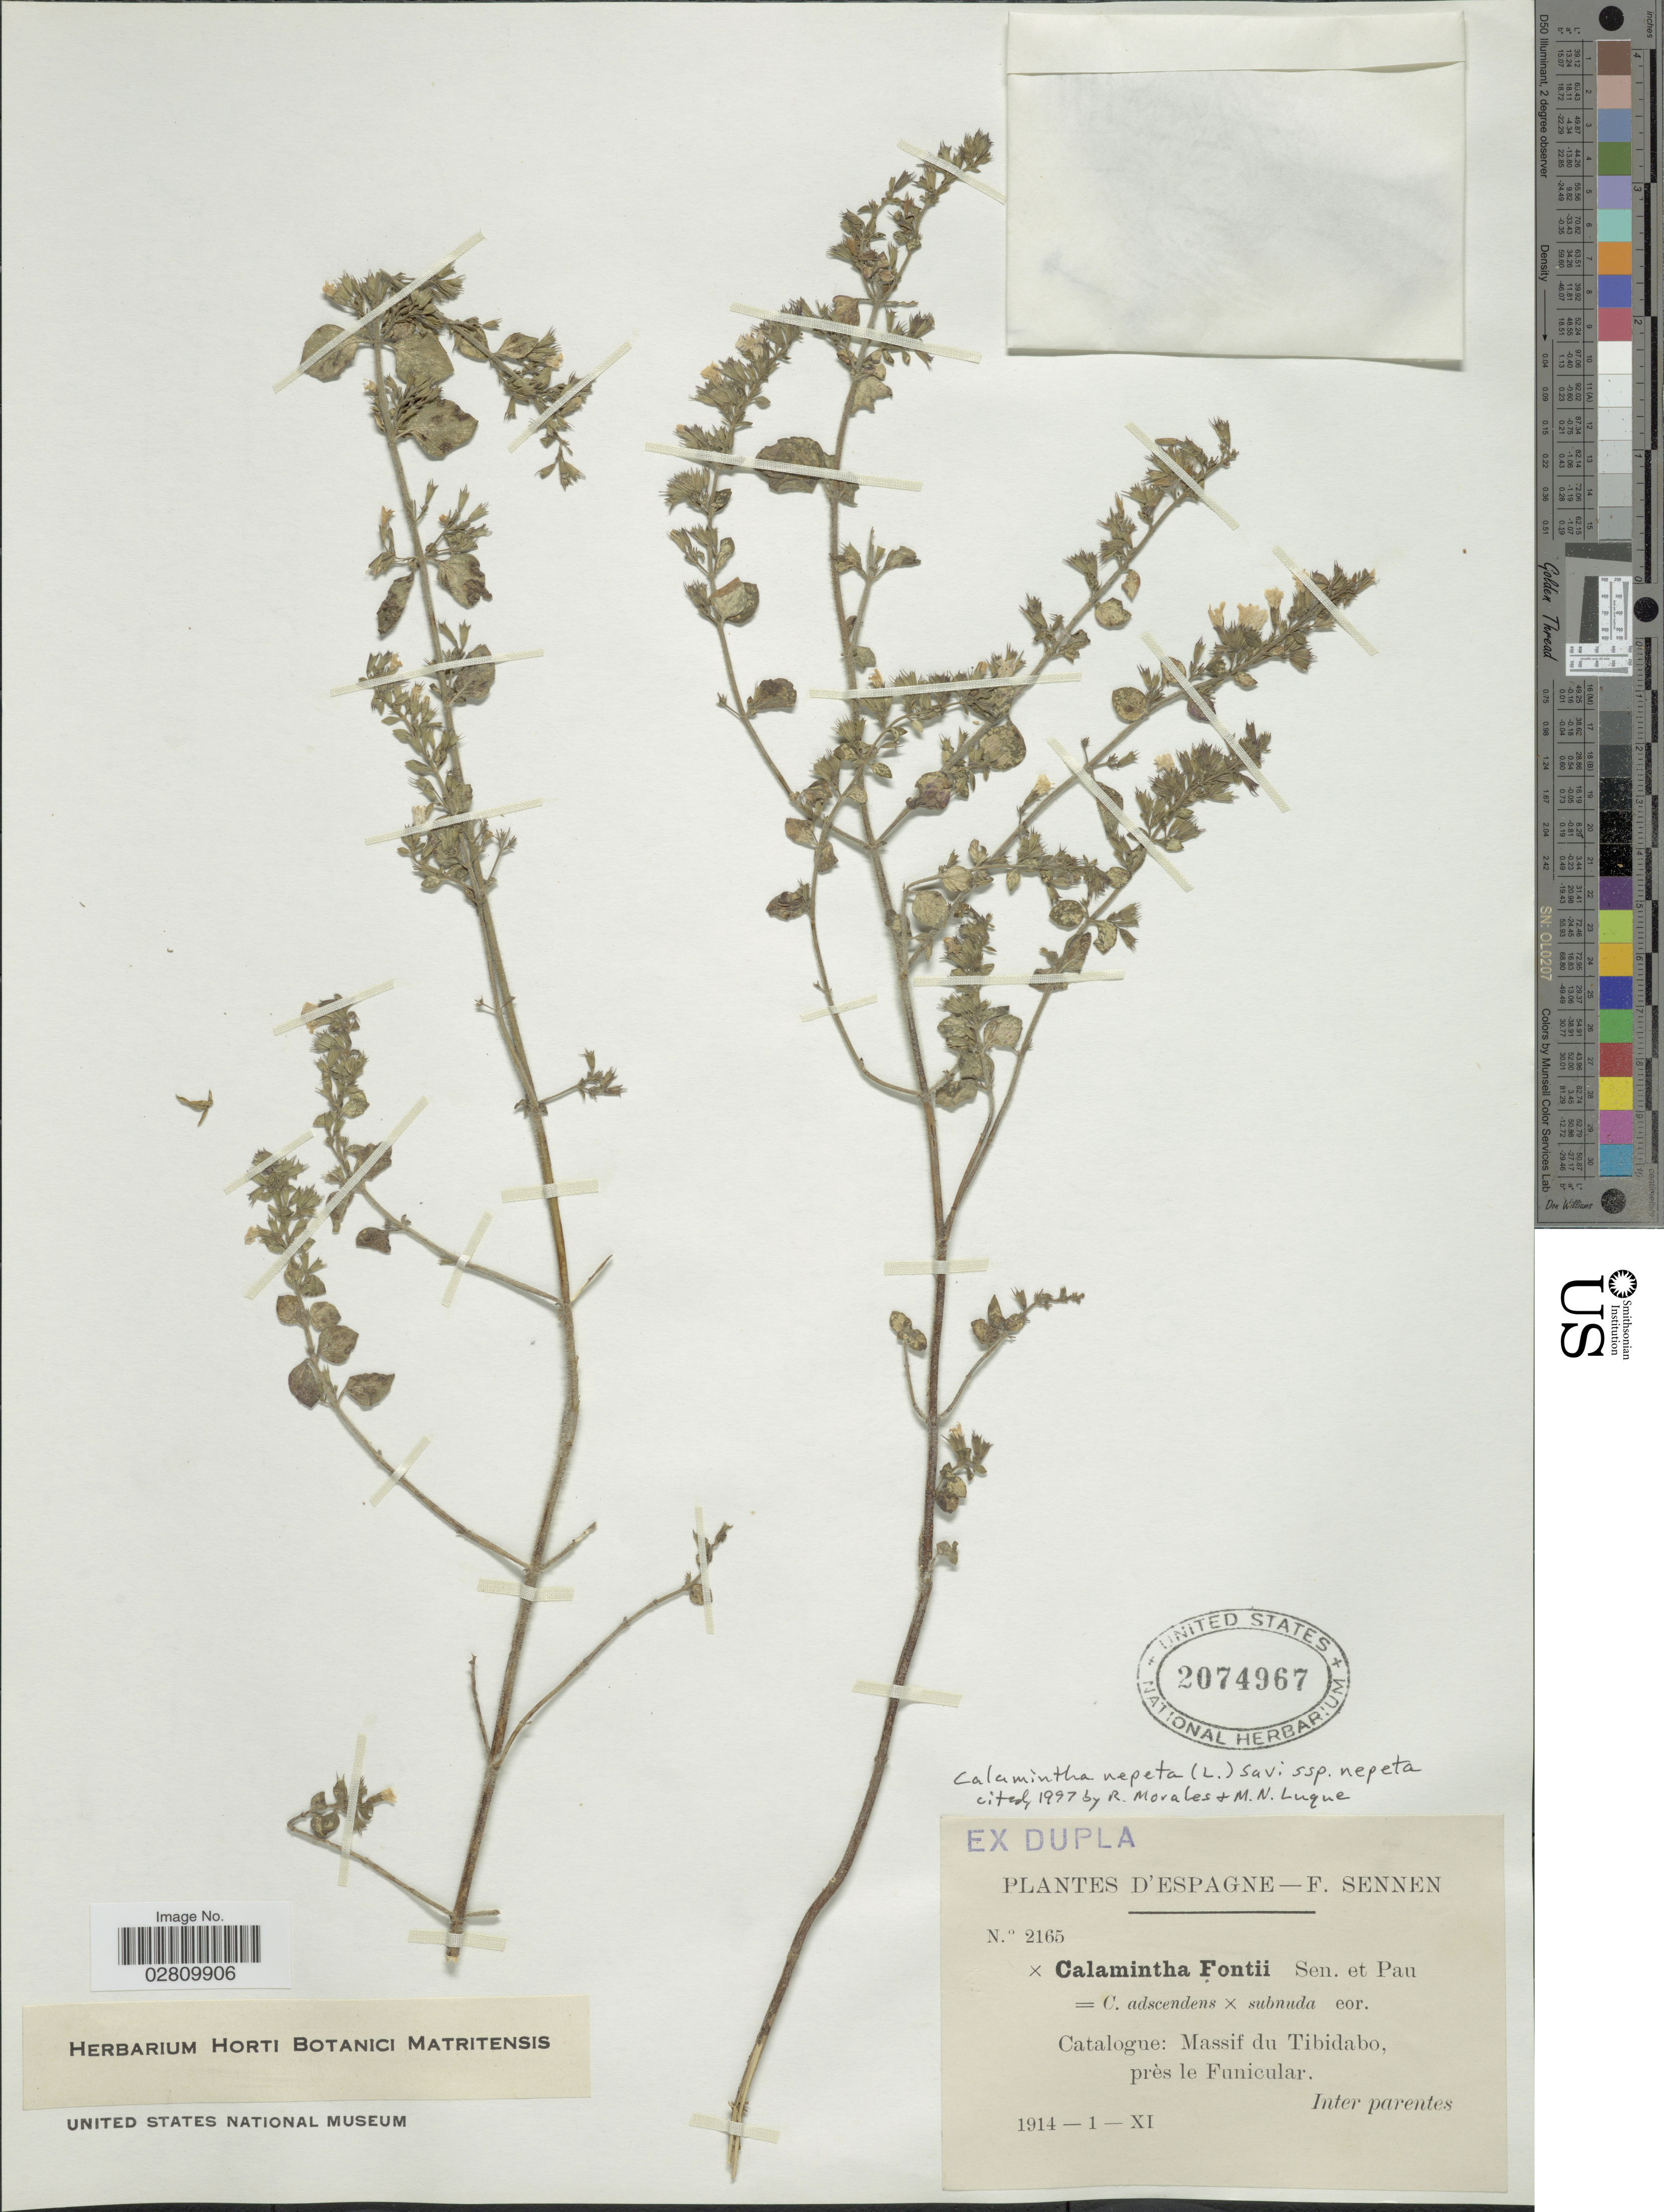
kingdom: Plantae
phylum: Tracheophyta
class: Magnoliopsida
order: Lamiales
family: Lamiaceae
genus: Clinopodium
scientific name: Clinopodium nepeta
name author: (L.) Kuntze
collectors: E. Sennen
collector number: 2165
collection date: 1914-11-01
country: Spain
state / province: Catalunya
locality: Espagne. Catalogne: Massif du Tibidabo, près le Funicular.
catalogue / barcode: US 2074967